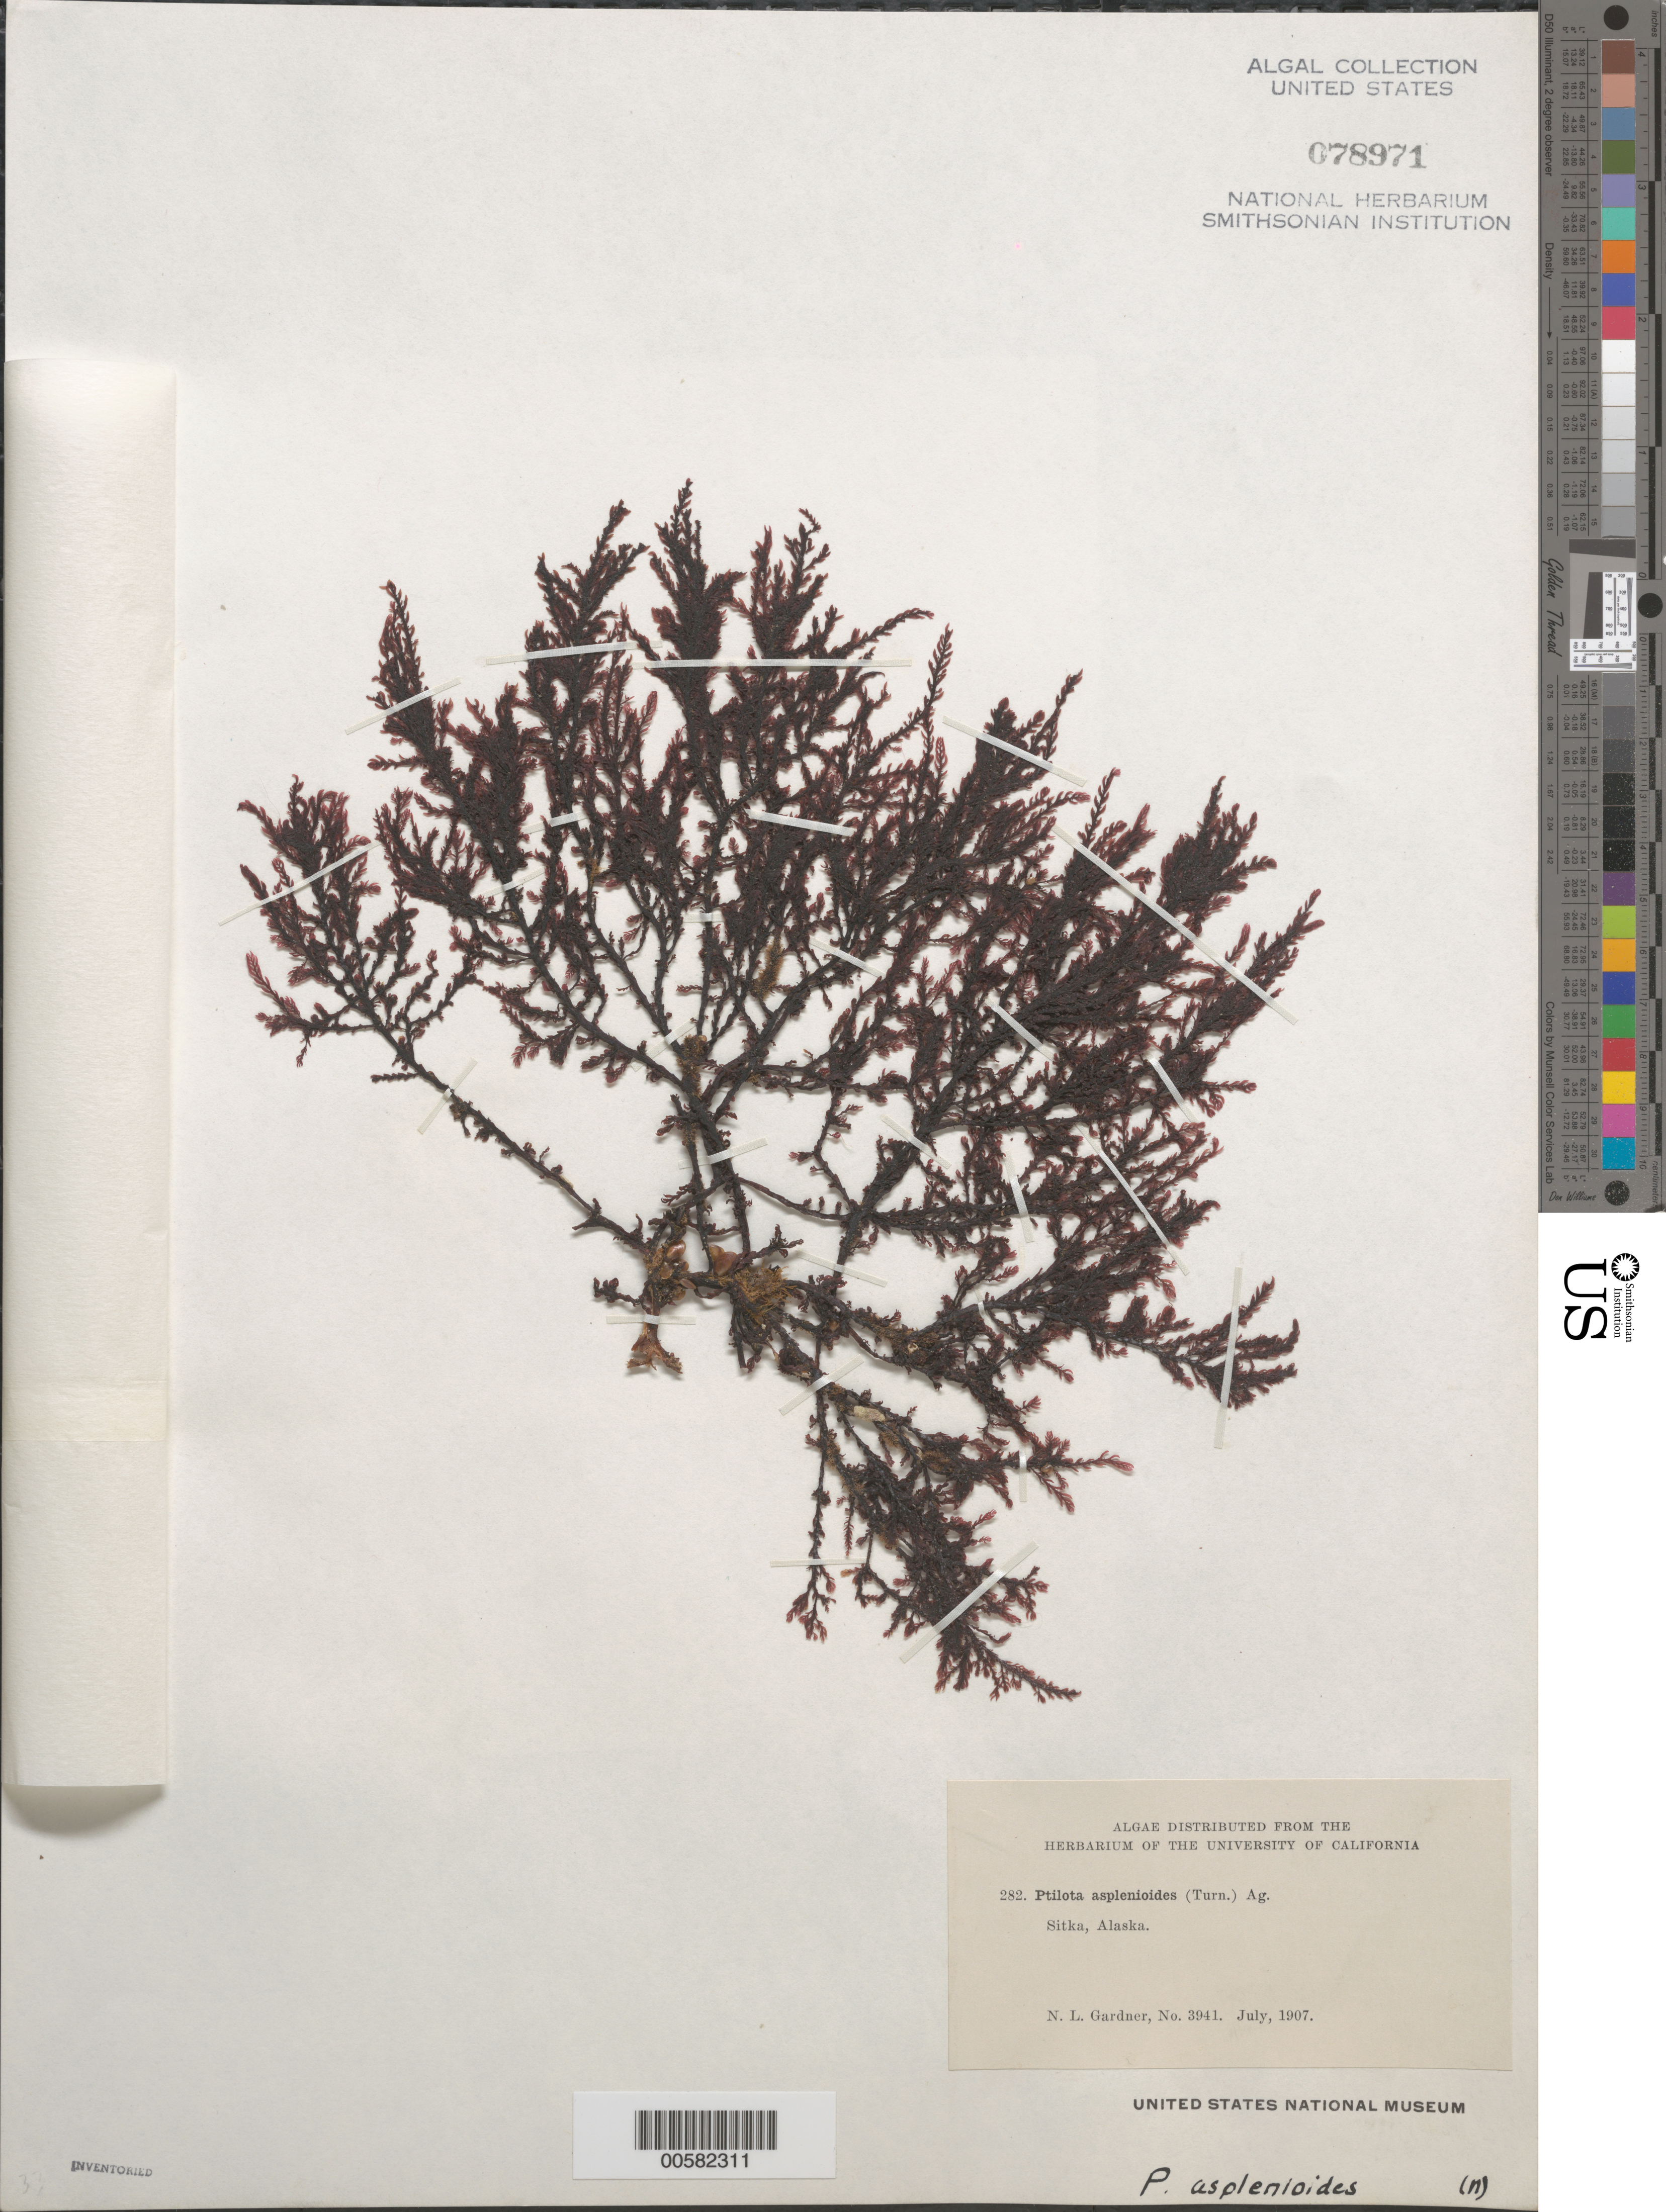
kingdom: Plantae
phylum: Rhodophyta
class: Florideophyceae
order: Ceramiales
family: Wrangeliaceae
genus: Ptilota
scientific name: Ptilota asplenioides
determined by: Newton, Linda M.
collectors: N. Gardner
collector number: NLG 3941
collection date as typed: Jul 1907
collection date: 1907-07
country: United States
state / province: Alaska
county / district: Sitka Division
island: Baranof Island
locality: Sitka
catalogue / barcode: US 78971